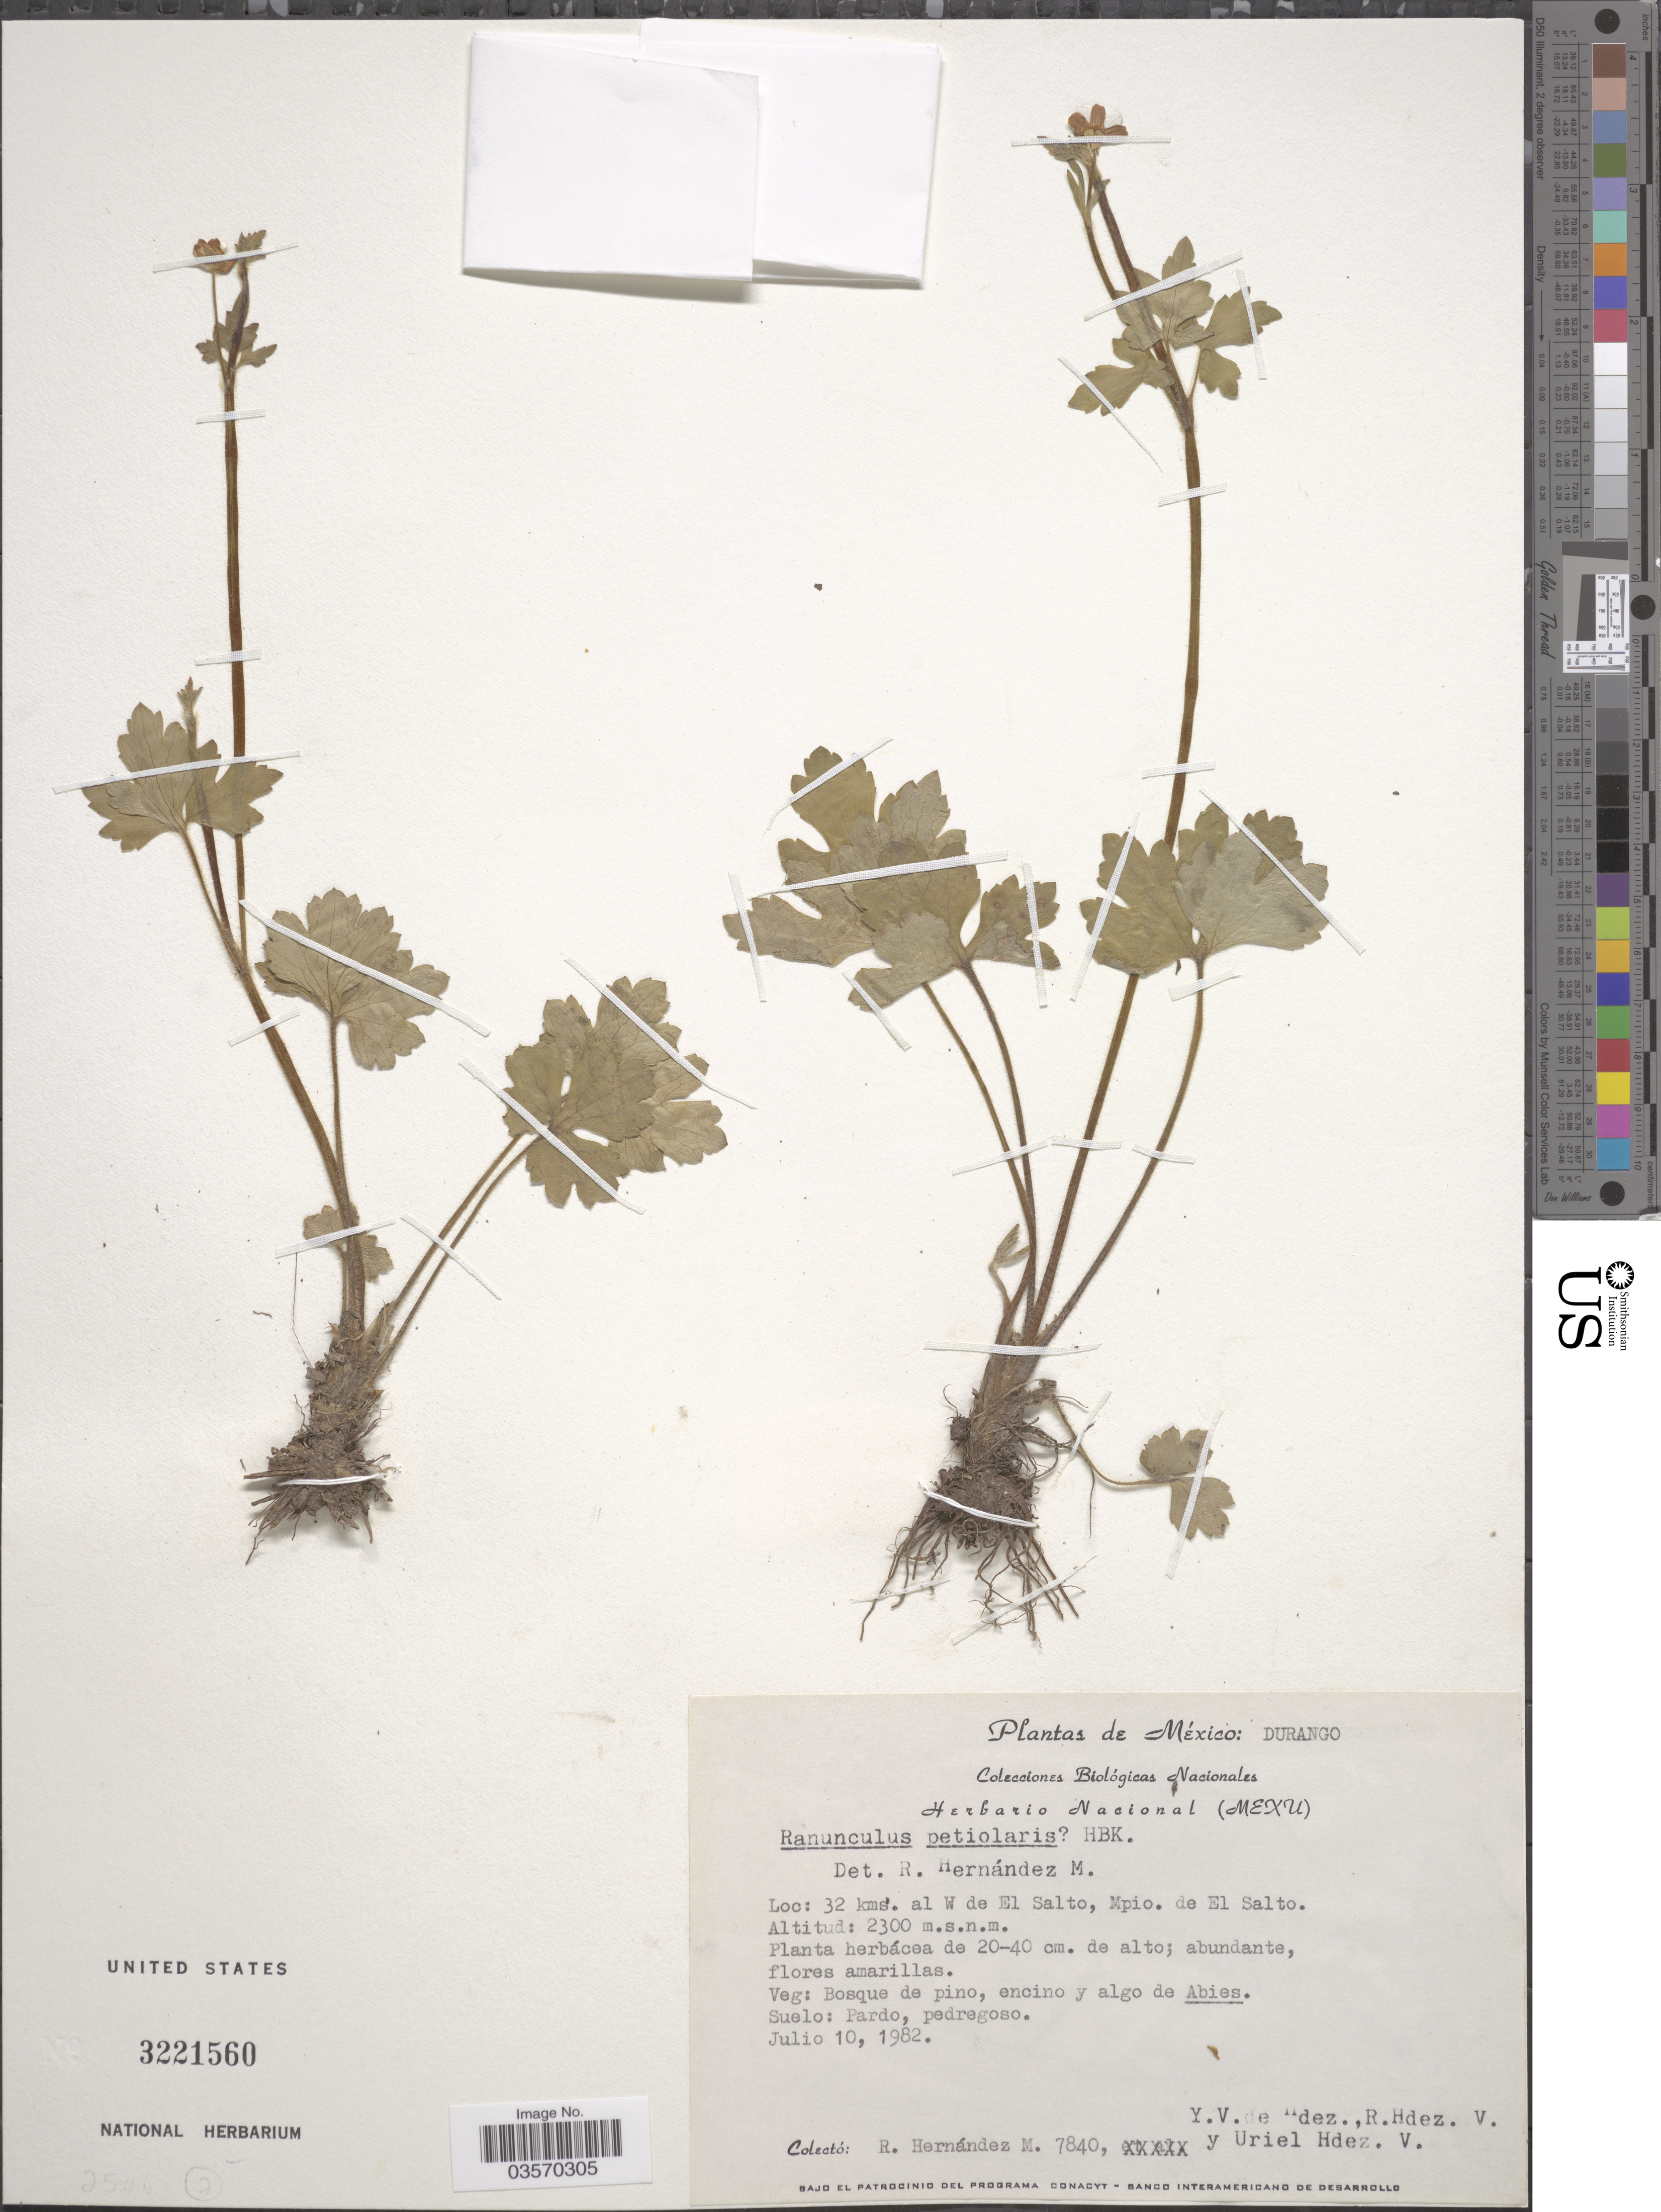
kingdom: Plantae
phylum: Tracheophyta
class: Magnoliopsida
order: Ranunculales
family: Ranunculaceae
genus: Ranunculus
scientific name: Ranunculus petiolaris var. petiolaris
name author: Kunth ex DC.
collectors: R. Hernández M., Y. V. De Hdez, R. Hdez.-V. & U. Hdez.-V.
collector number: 7840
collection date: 1982-07-10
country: Mexico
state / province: Durango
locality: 32 kms. al W de El Salto, Mpio. de El Salto.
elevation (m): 2300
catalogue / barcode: US 3221560